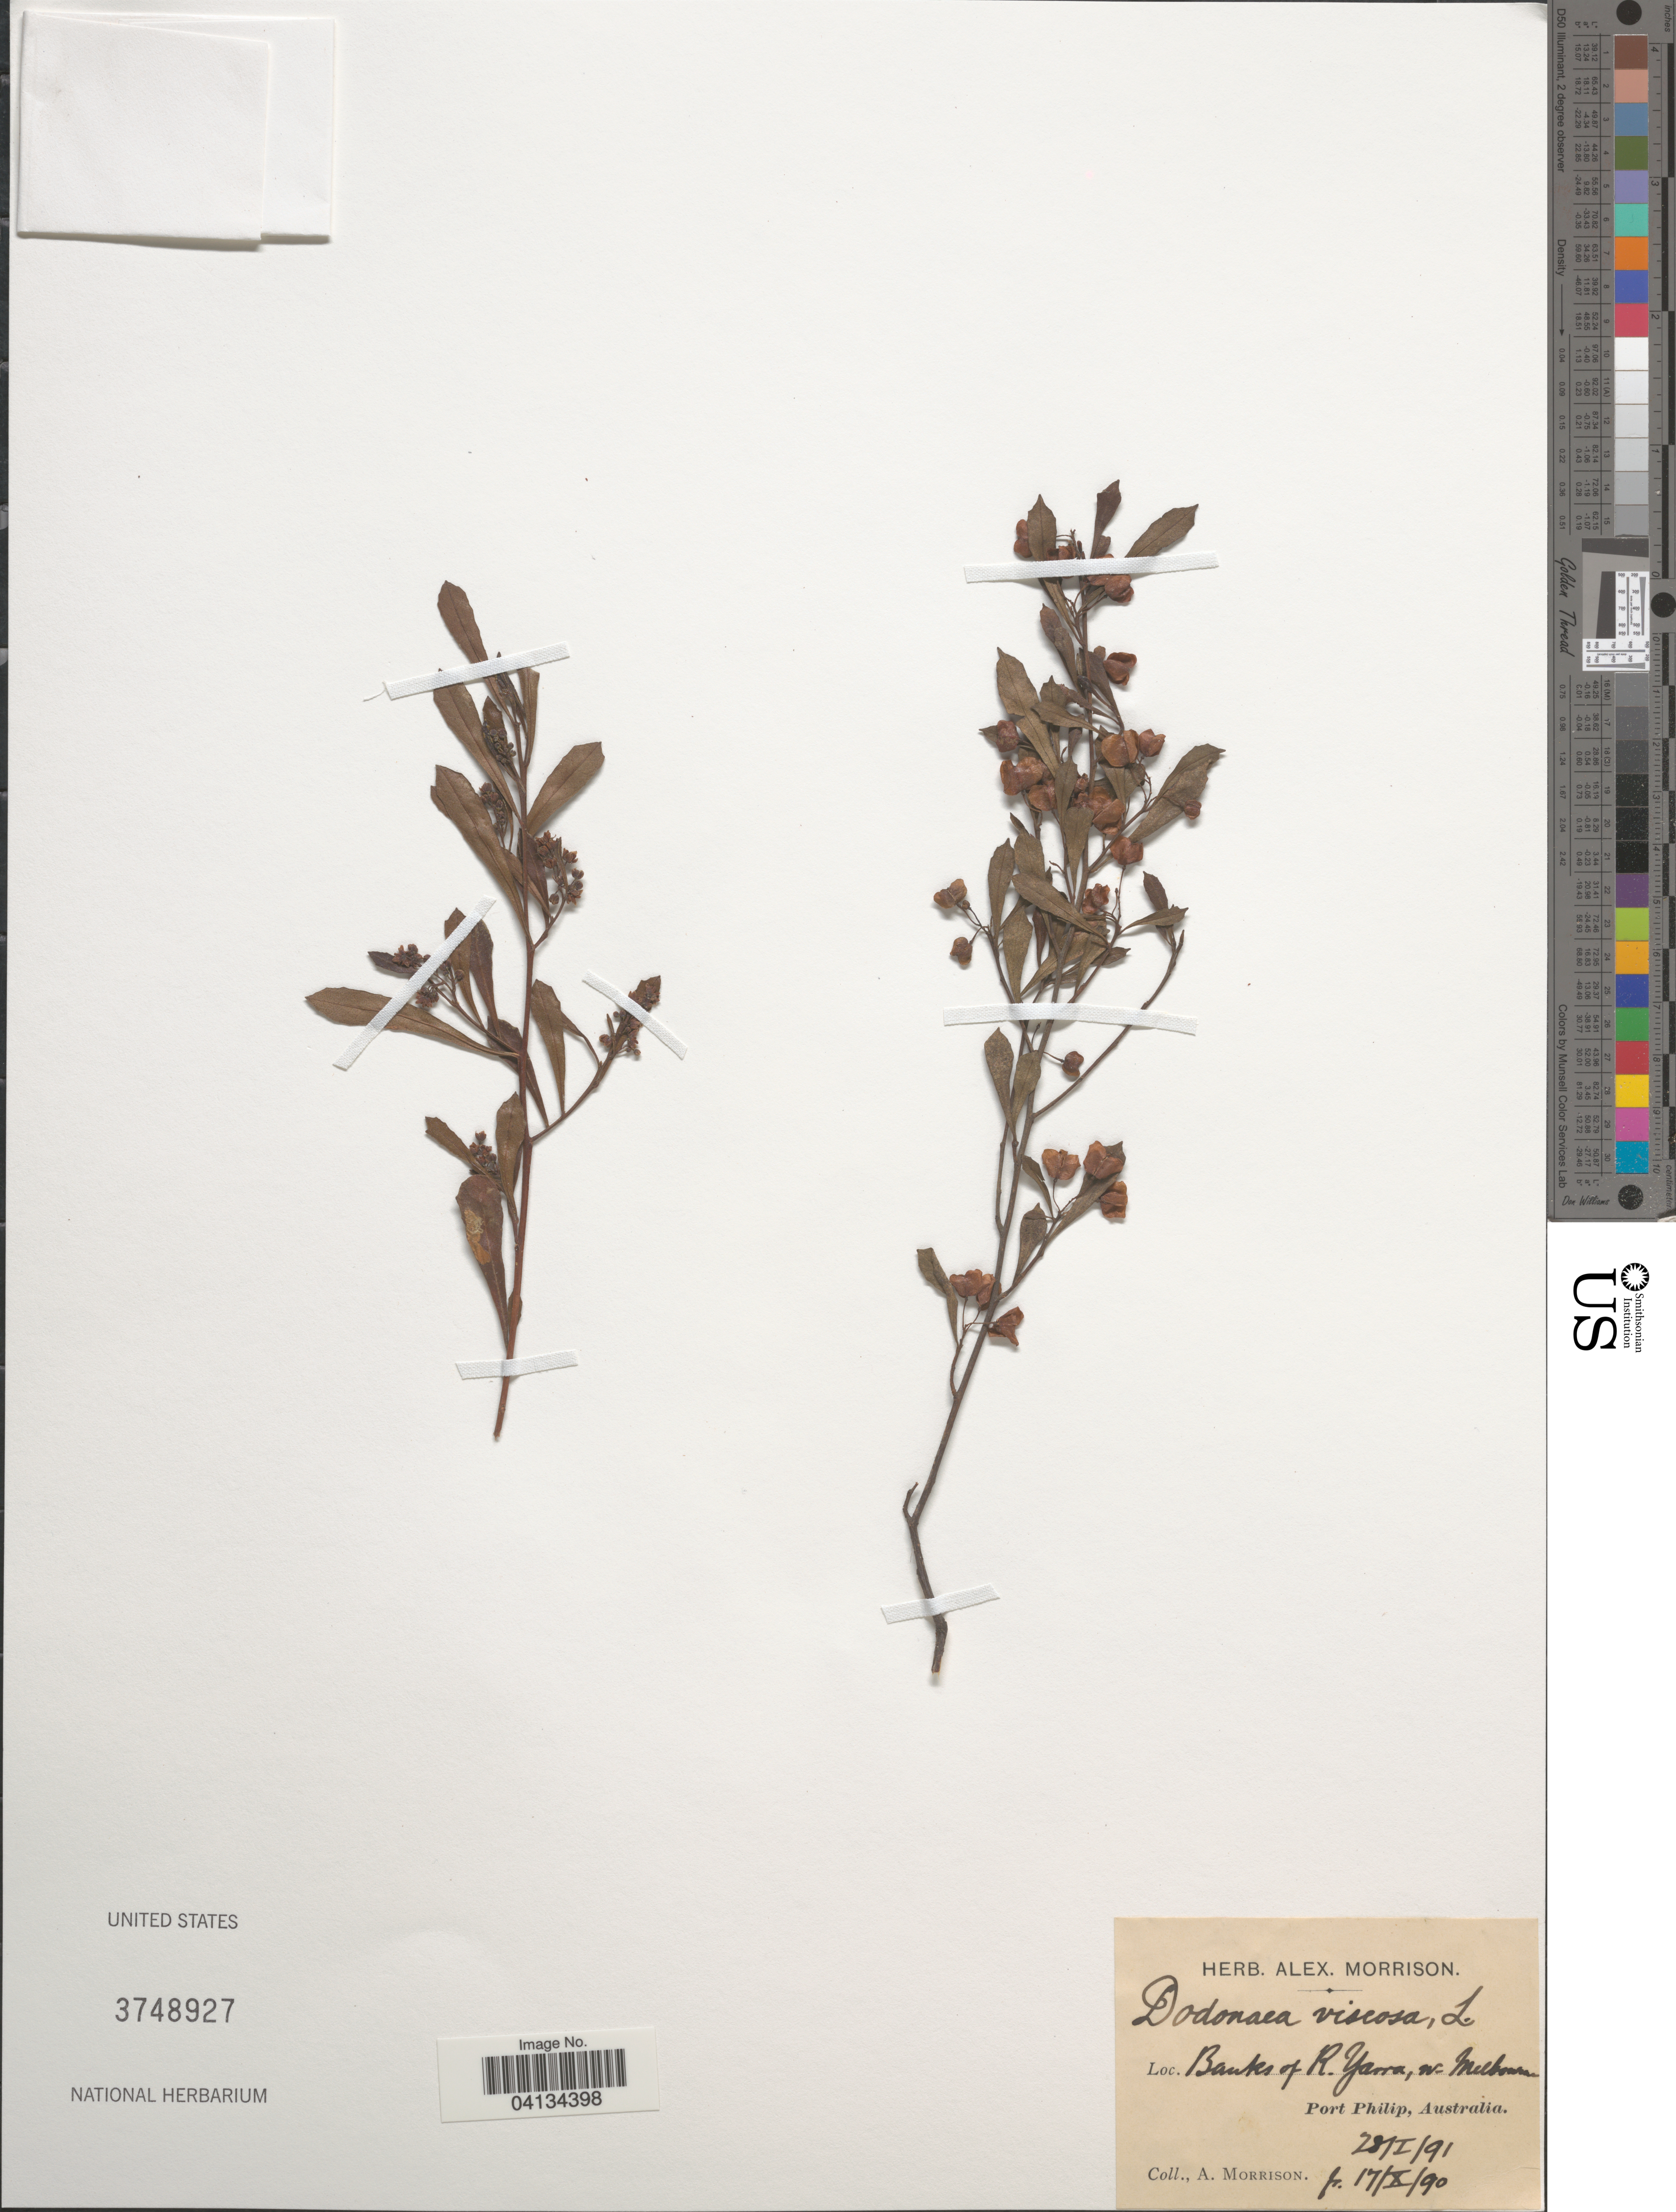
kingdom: Plantae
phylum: Tracheophyta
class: Magnoliopsida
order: Sapindales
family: Sapindaceae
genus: Dodonaea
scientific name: Dodonaea viscosa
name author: Jacq.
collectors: A. Morrison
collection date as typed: Transcribed d/m/y: 28/1/91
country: Australia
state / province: Victoria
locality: Banks of R. Yarra, W. Melbourne. Port Philip.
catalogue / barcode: US 3748927